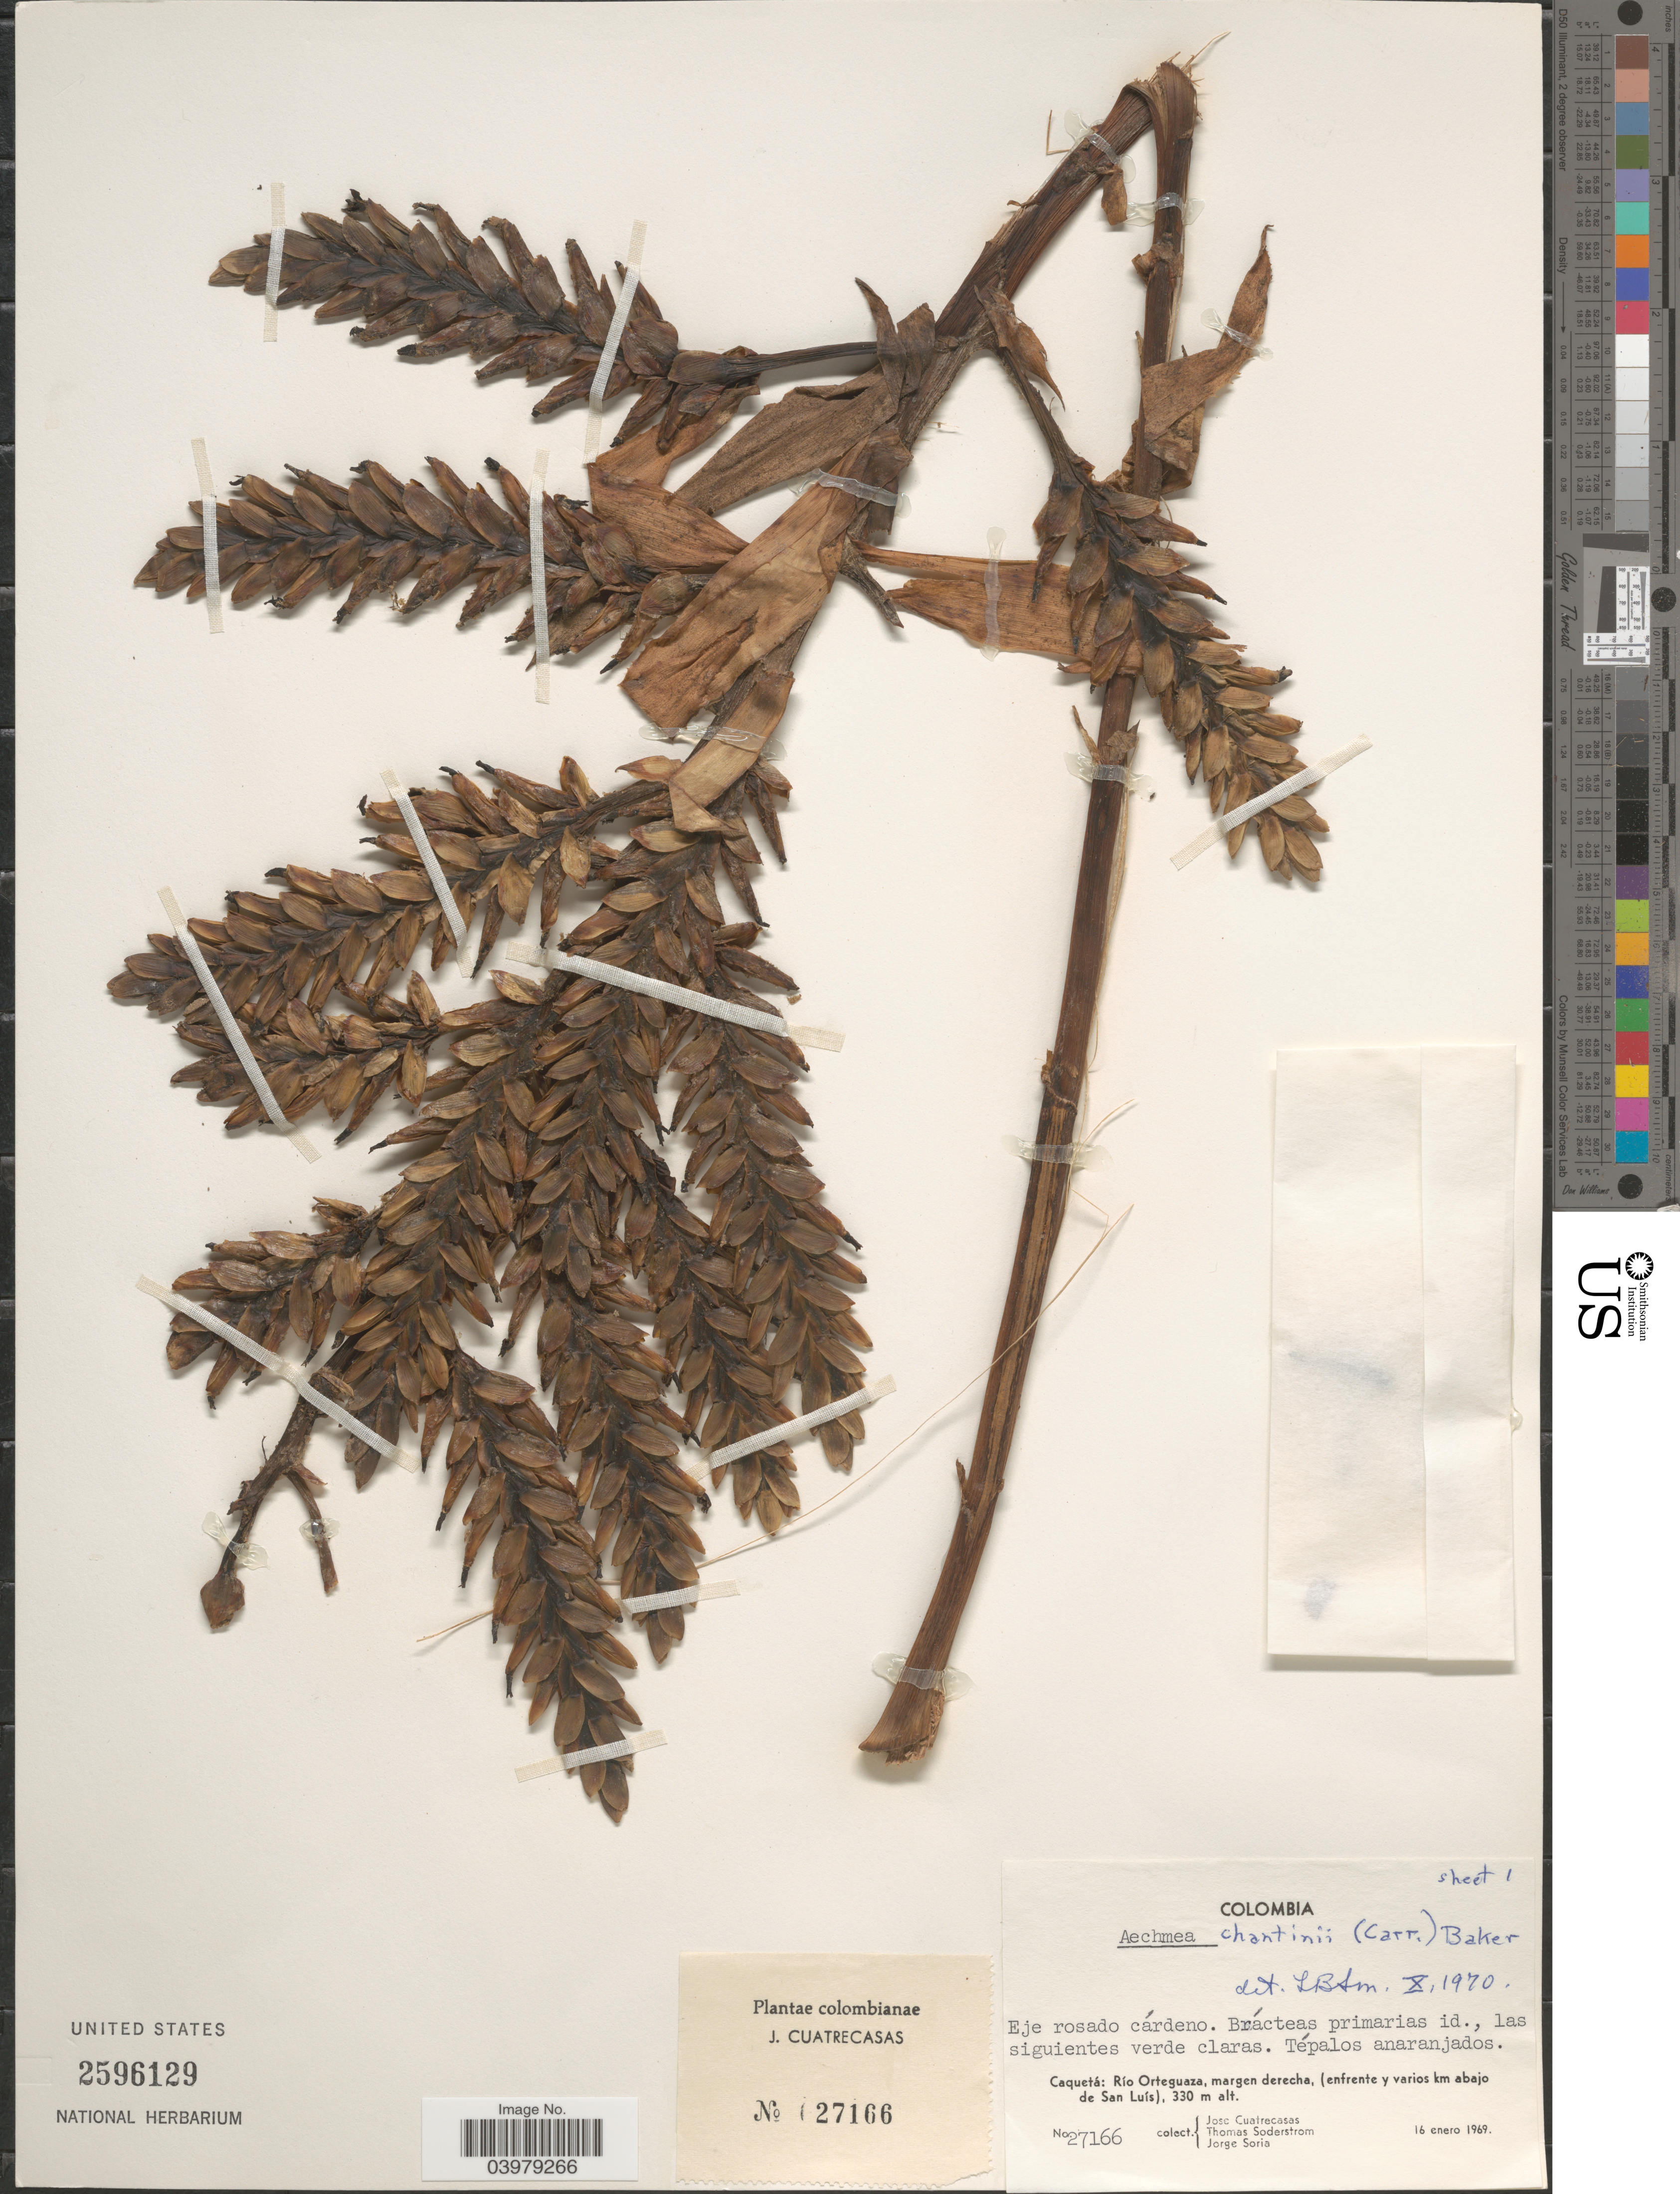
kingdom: Plantae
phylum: Tracheophyta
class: Liliopsida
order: Poales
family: Bromeliaceae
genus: Aechmea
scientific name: Aechmea chantinii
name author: (Carrière) Baker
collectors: J. Cuatrecasas, T. R. Soderstrom & J. Soria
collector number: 27166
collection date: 1969-01-16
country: Colombia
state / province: Caquetá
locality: Río Orteguaza, margen derecha, (enfrente y varios km abajo de San Luís).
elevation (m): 330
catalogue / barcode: US 2596129